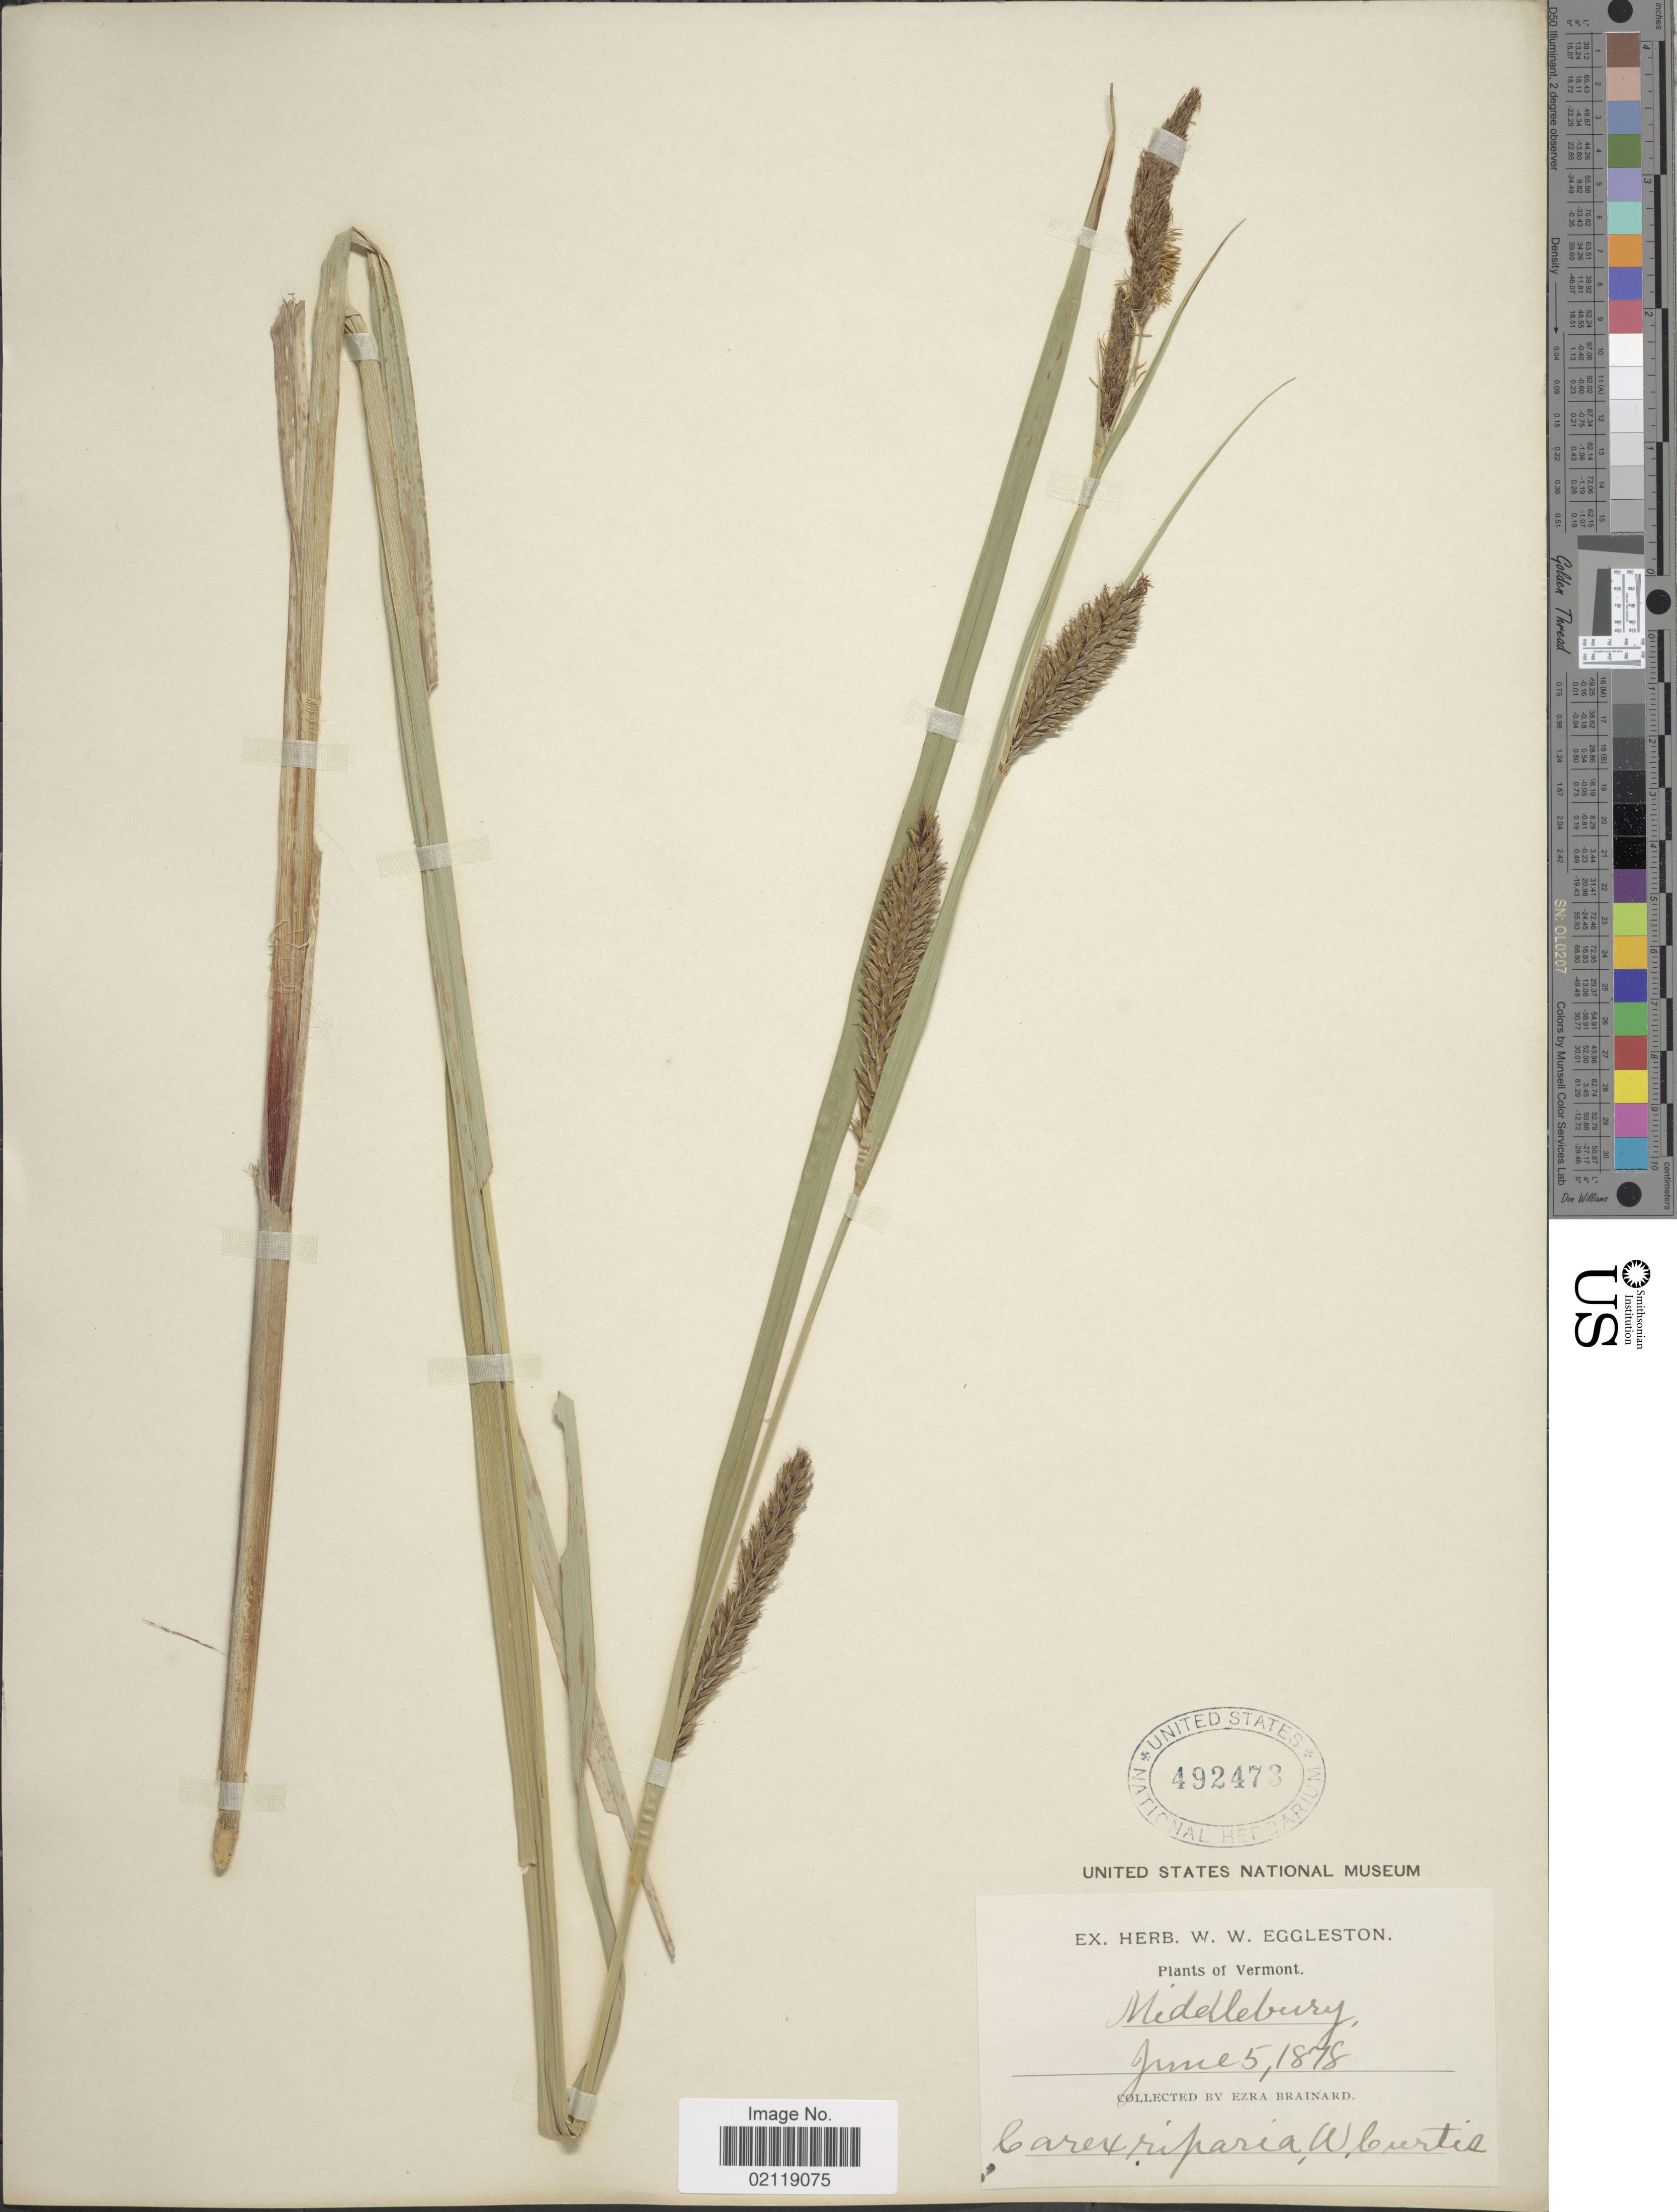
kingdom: Plantae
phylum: Tracheophyta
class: Liliopsida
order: Poales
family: Cyperaceae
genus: Carex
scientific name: Carex lacustris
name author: Willd.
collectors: E. Brainard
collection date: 1878-06-05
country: United States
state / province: Vermont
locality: Middlebury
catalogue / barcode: US 492473